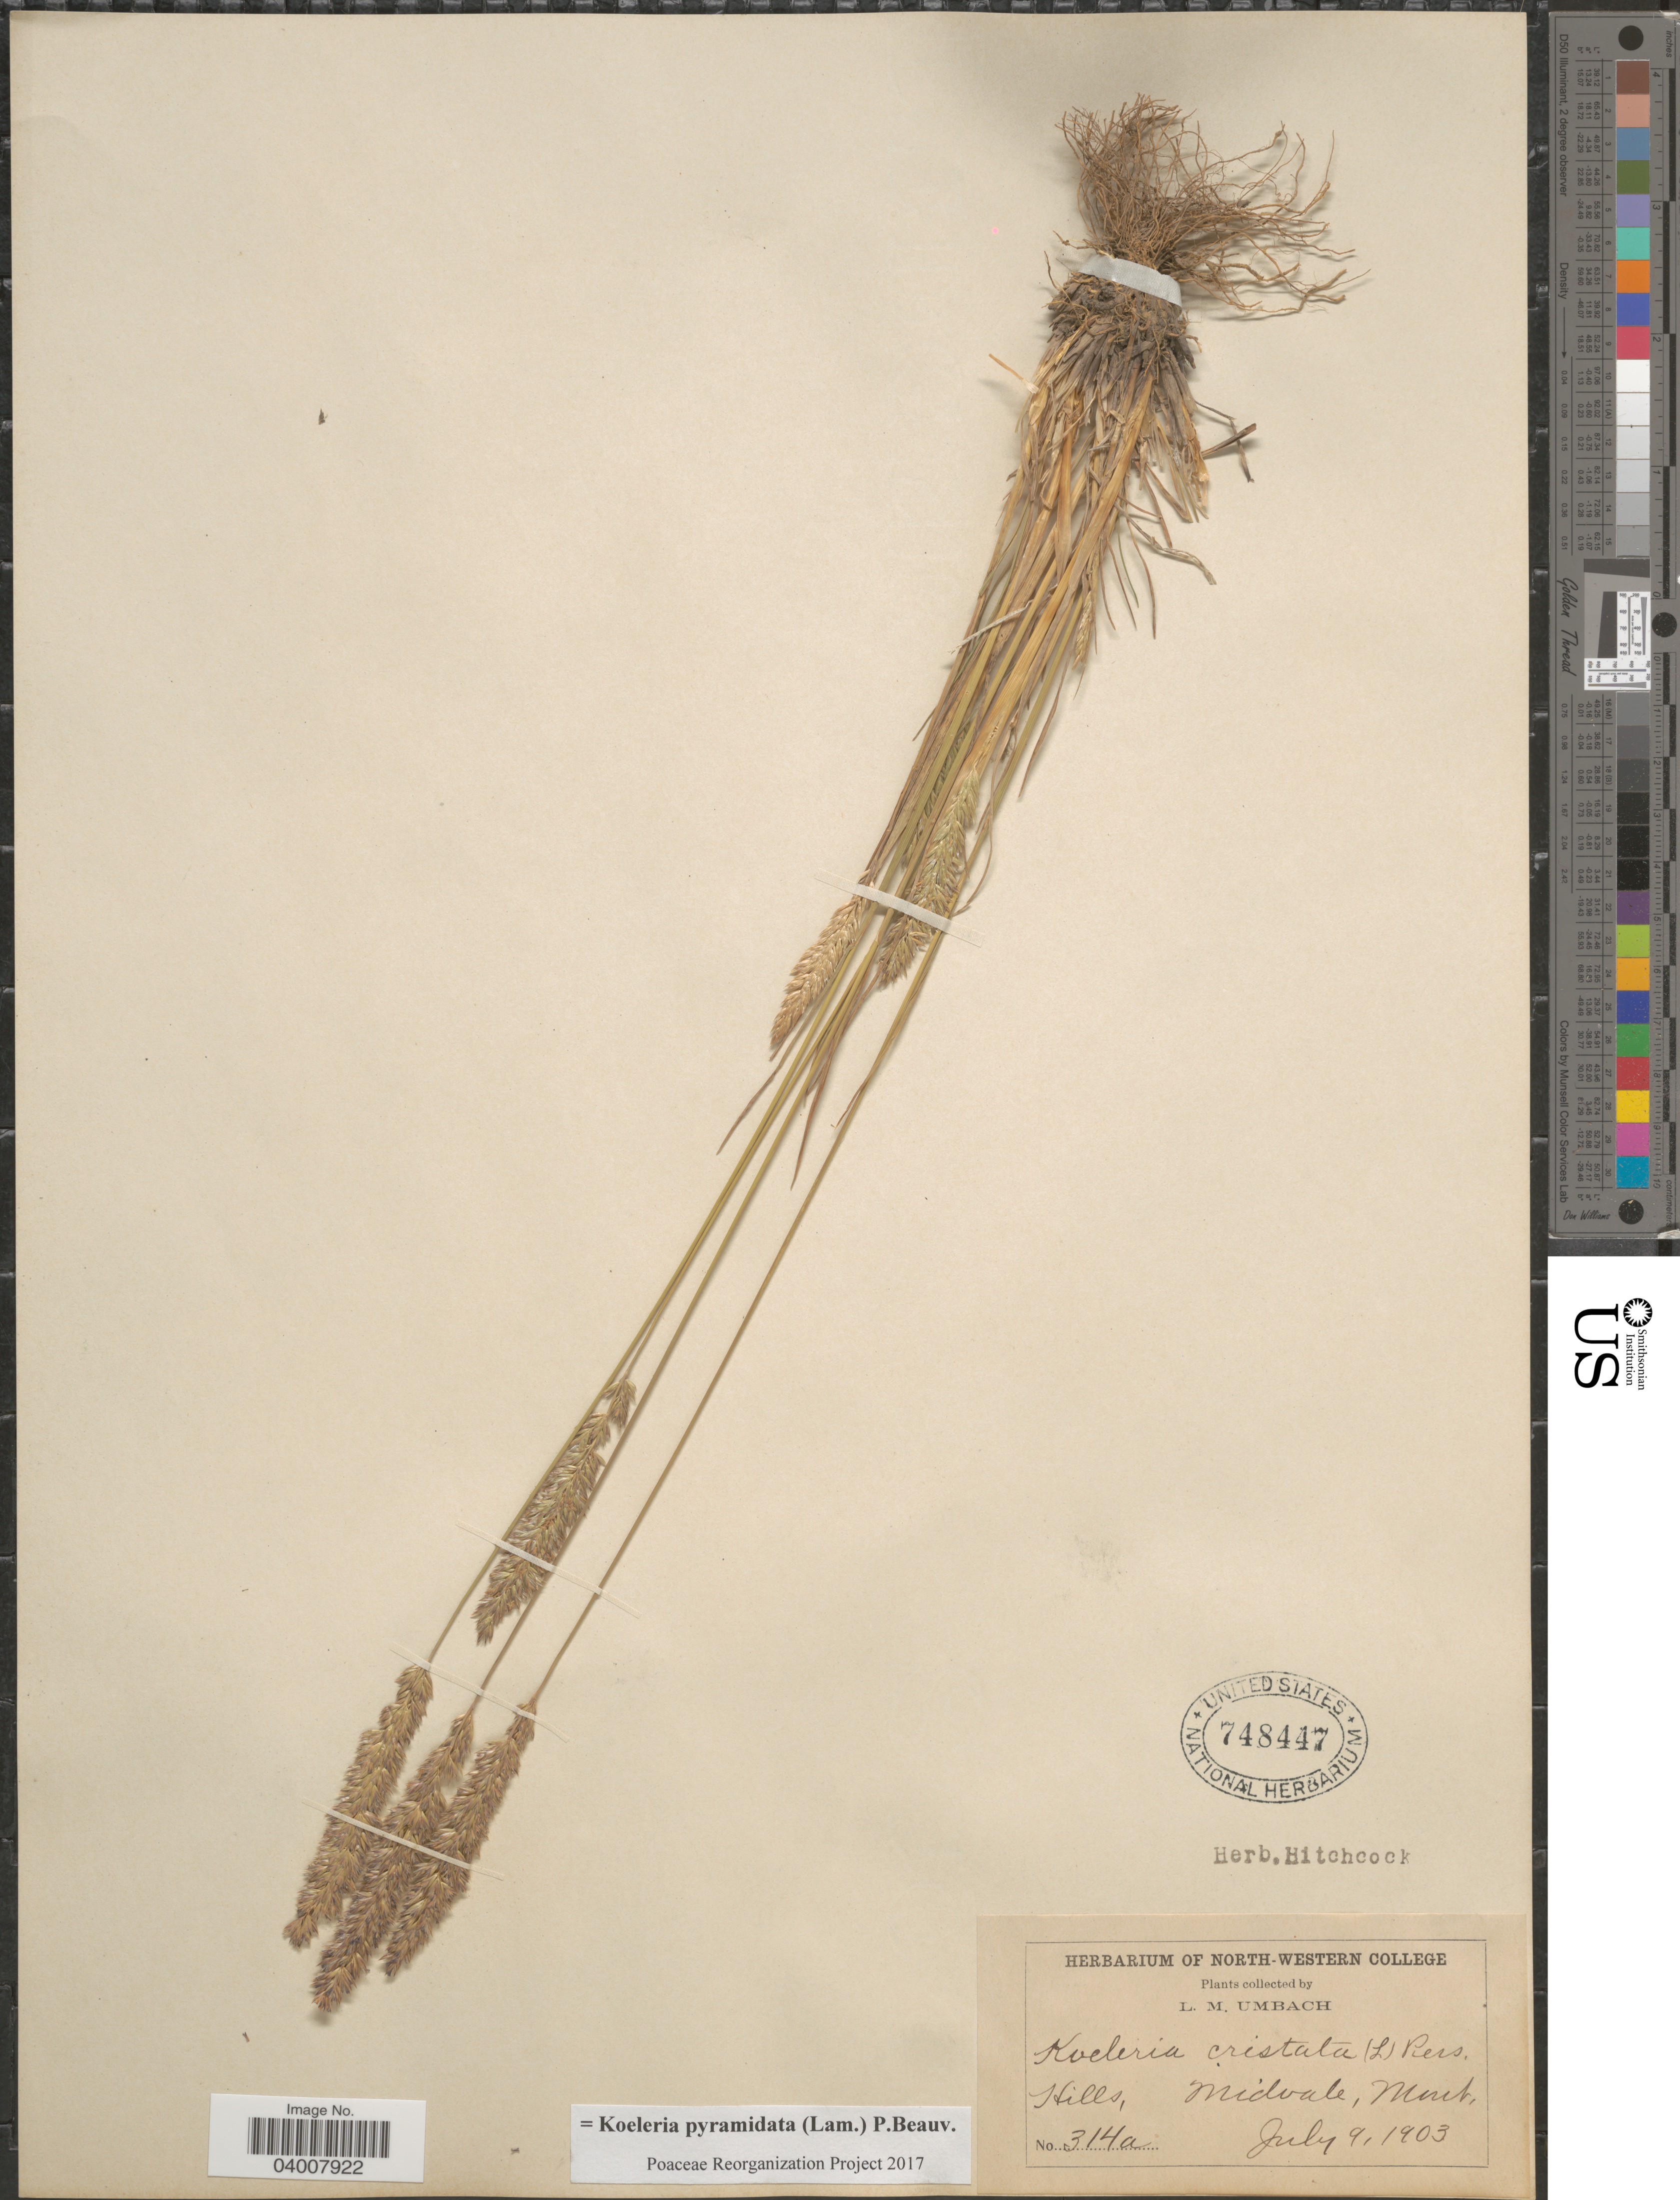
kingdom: Plantae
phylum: Tracheophyta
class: Liliopsida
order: Poales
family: Poaceae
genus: Koeleria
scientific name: Koeleria pyramidata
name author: (Lam.) P. Beauv.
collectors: L. M. Umbach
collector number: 314a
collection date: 1903-07-09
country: United States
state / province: Montana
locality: Hills, Midvale.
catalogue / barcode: US 748447